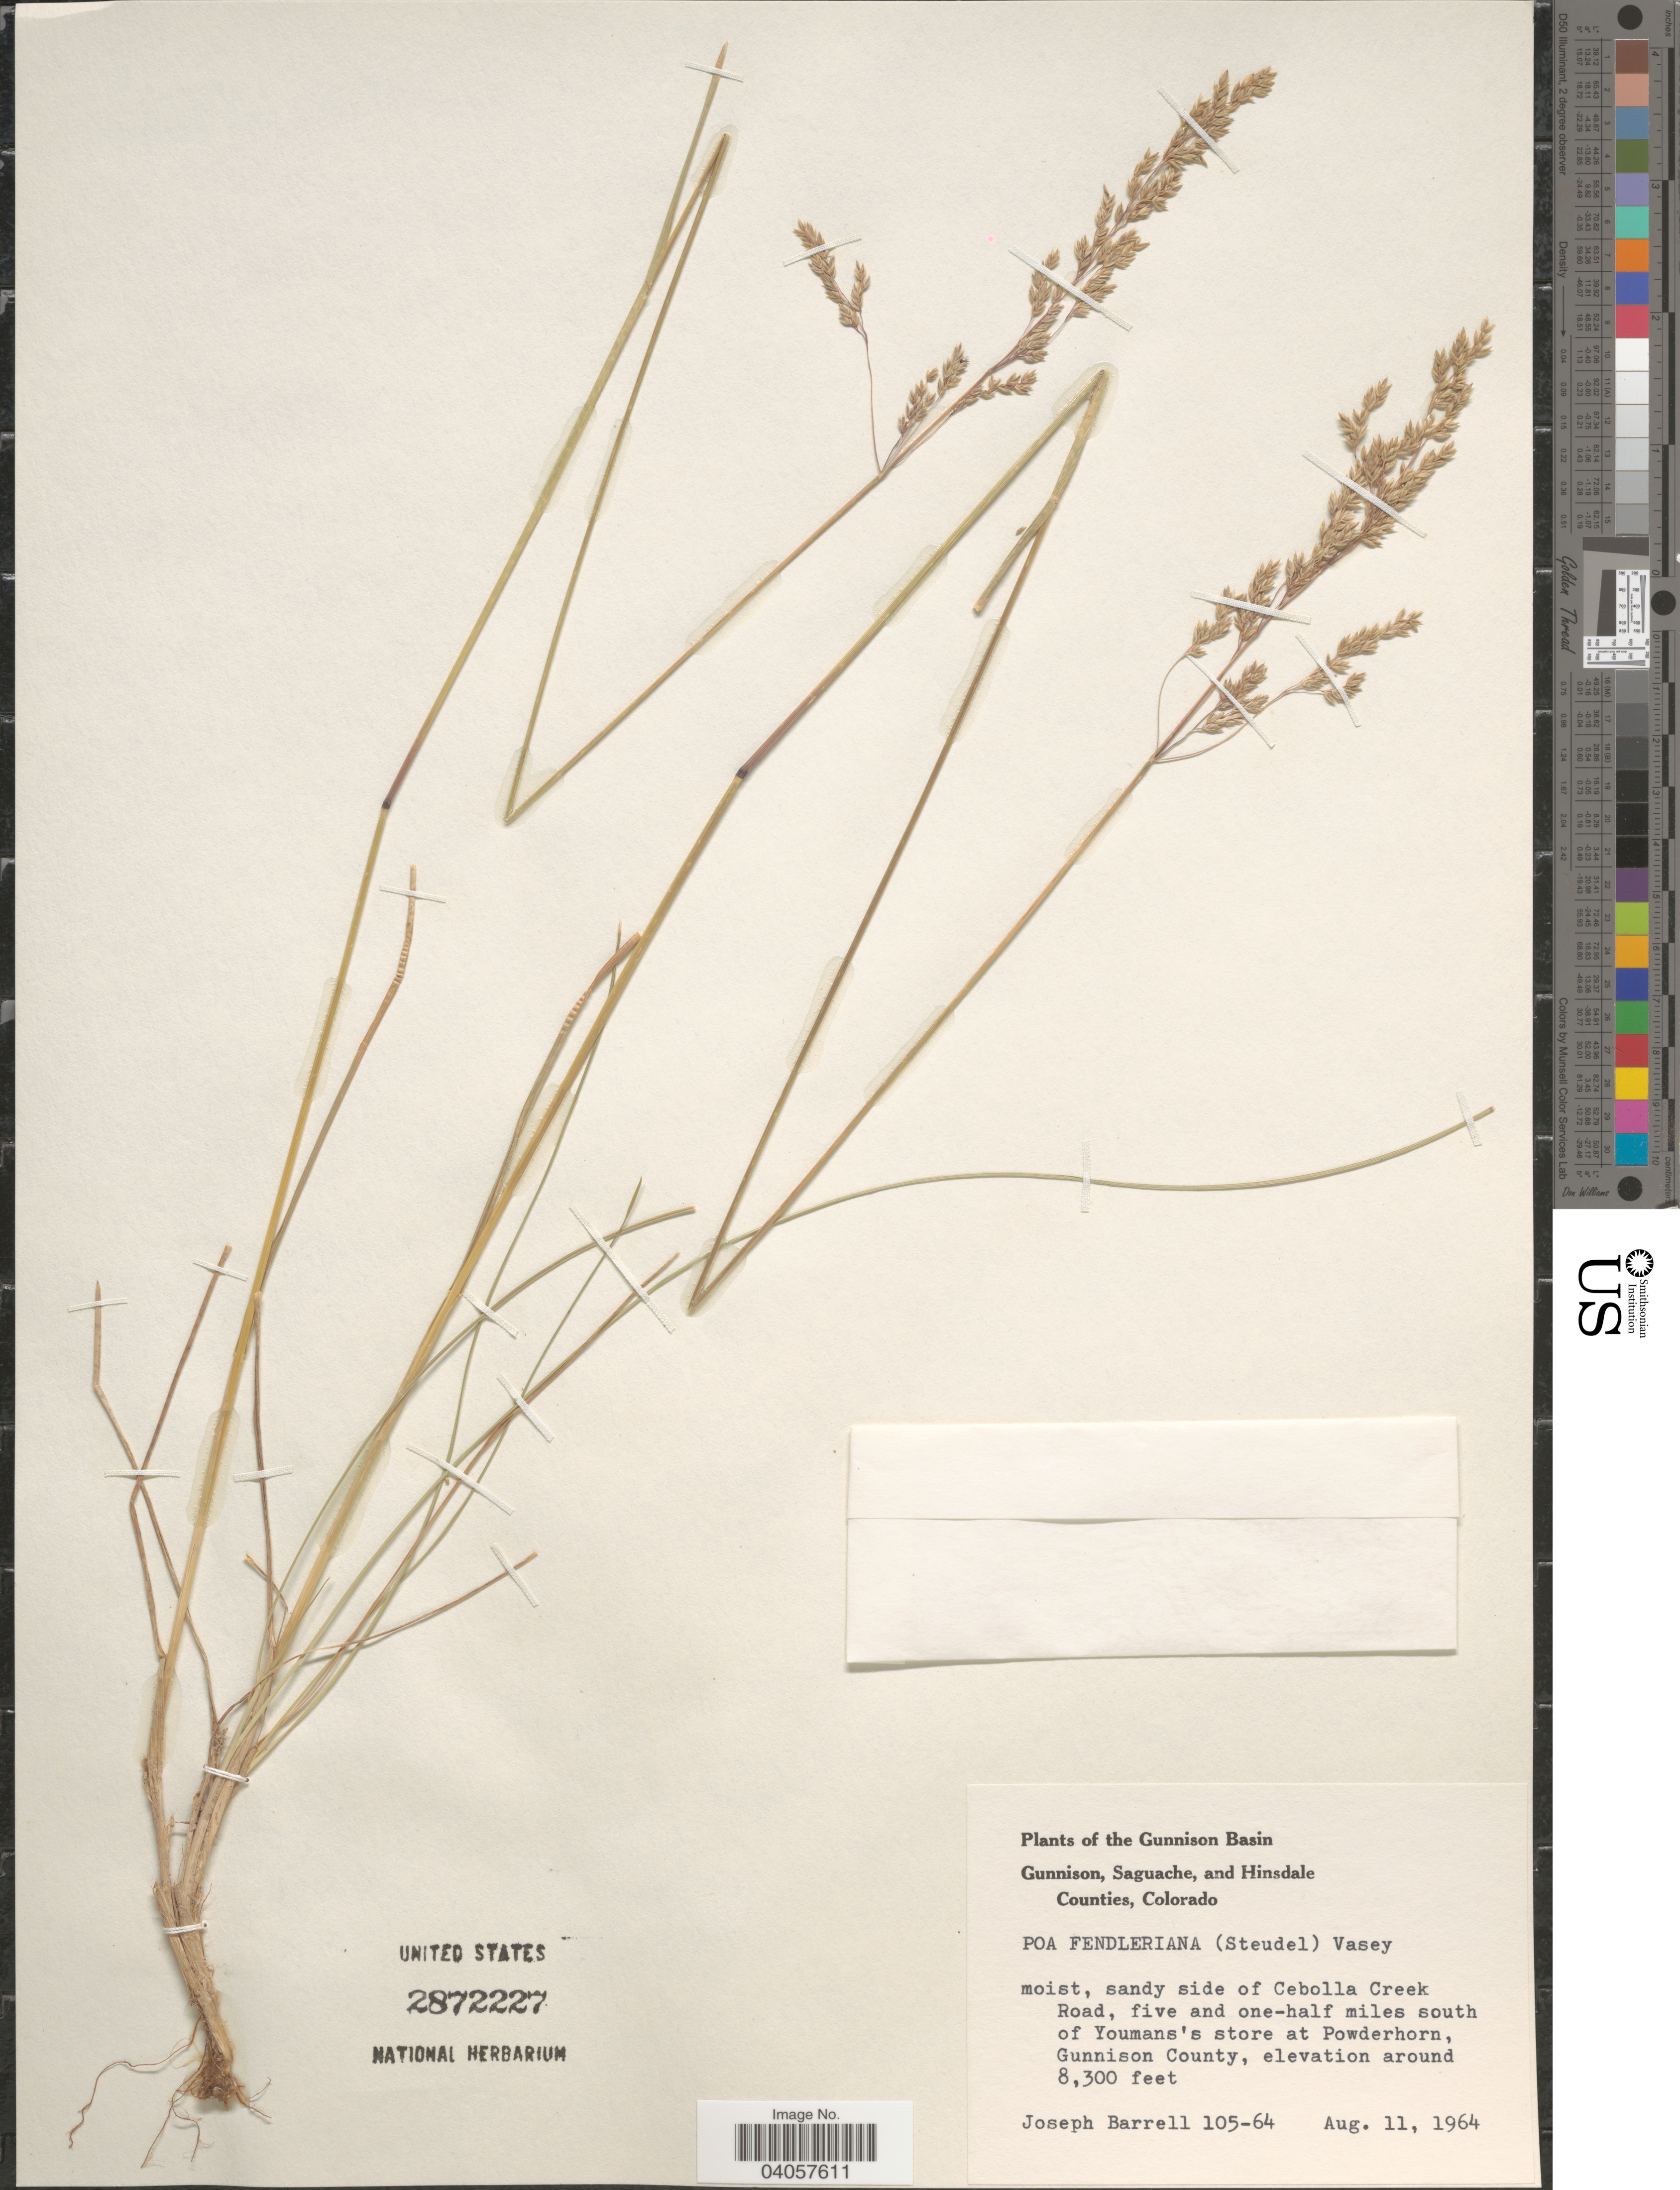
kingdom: Plantae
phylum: Tracheophyta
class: Liliopsida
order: Poales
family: Poaceae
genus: Poa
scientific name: Poa fendleriana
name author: (Steud.) Vasey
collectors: J. Barrell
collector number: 105-64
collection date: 1964-08-11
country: United States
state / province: Colorado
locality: The Gunnison Basin. Sandy side of Cebolla Creek Road, five and one-half miles south of Youmans's store at Powderhorn, Gunnison County.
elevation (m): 2530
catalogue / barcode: US 2872227